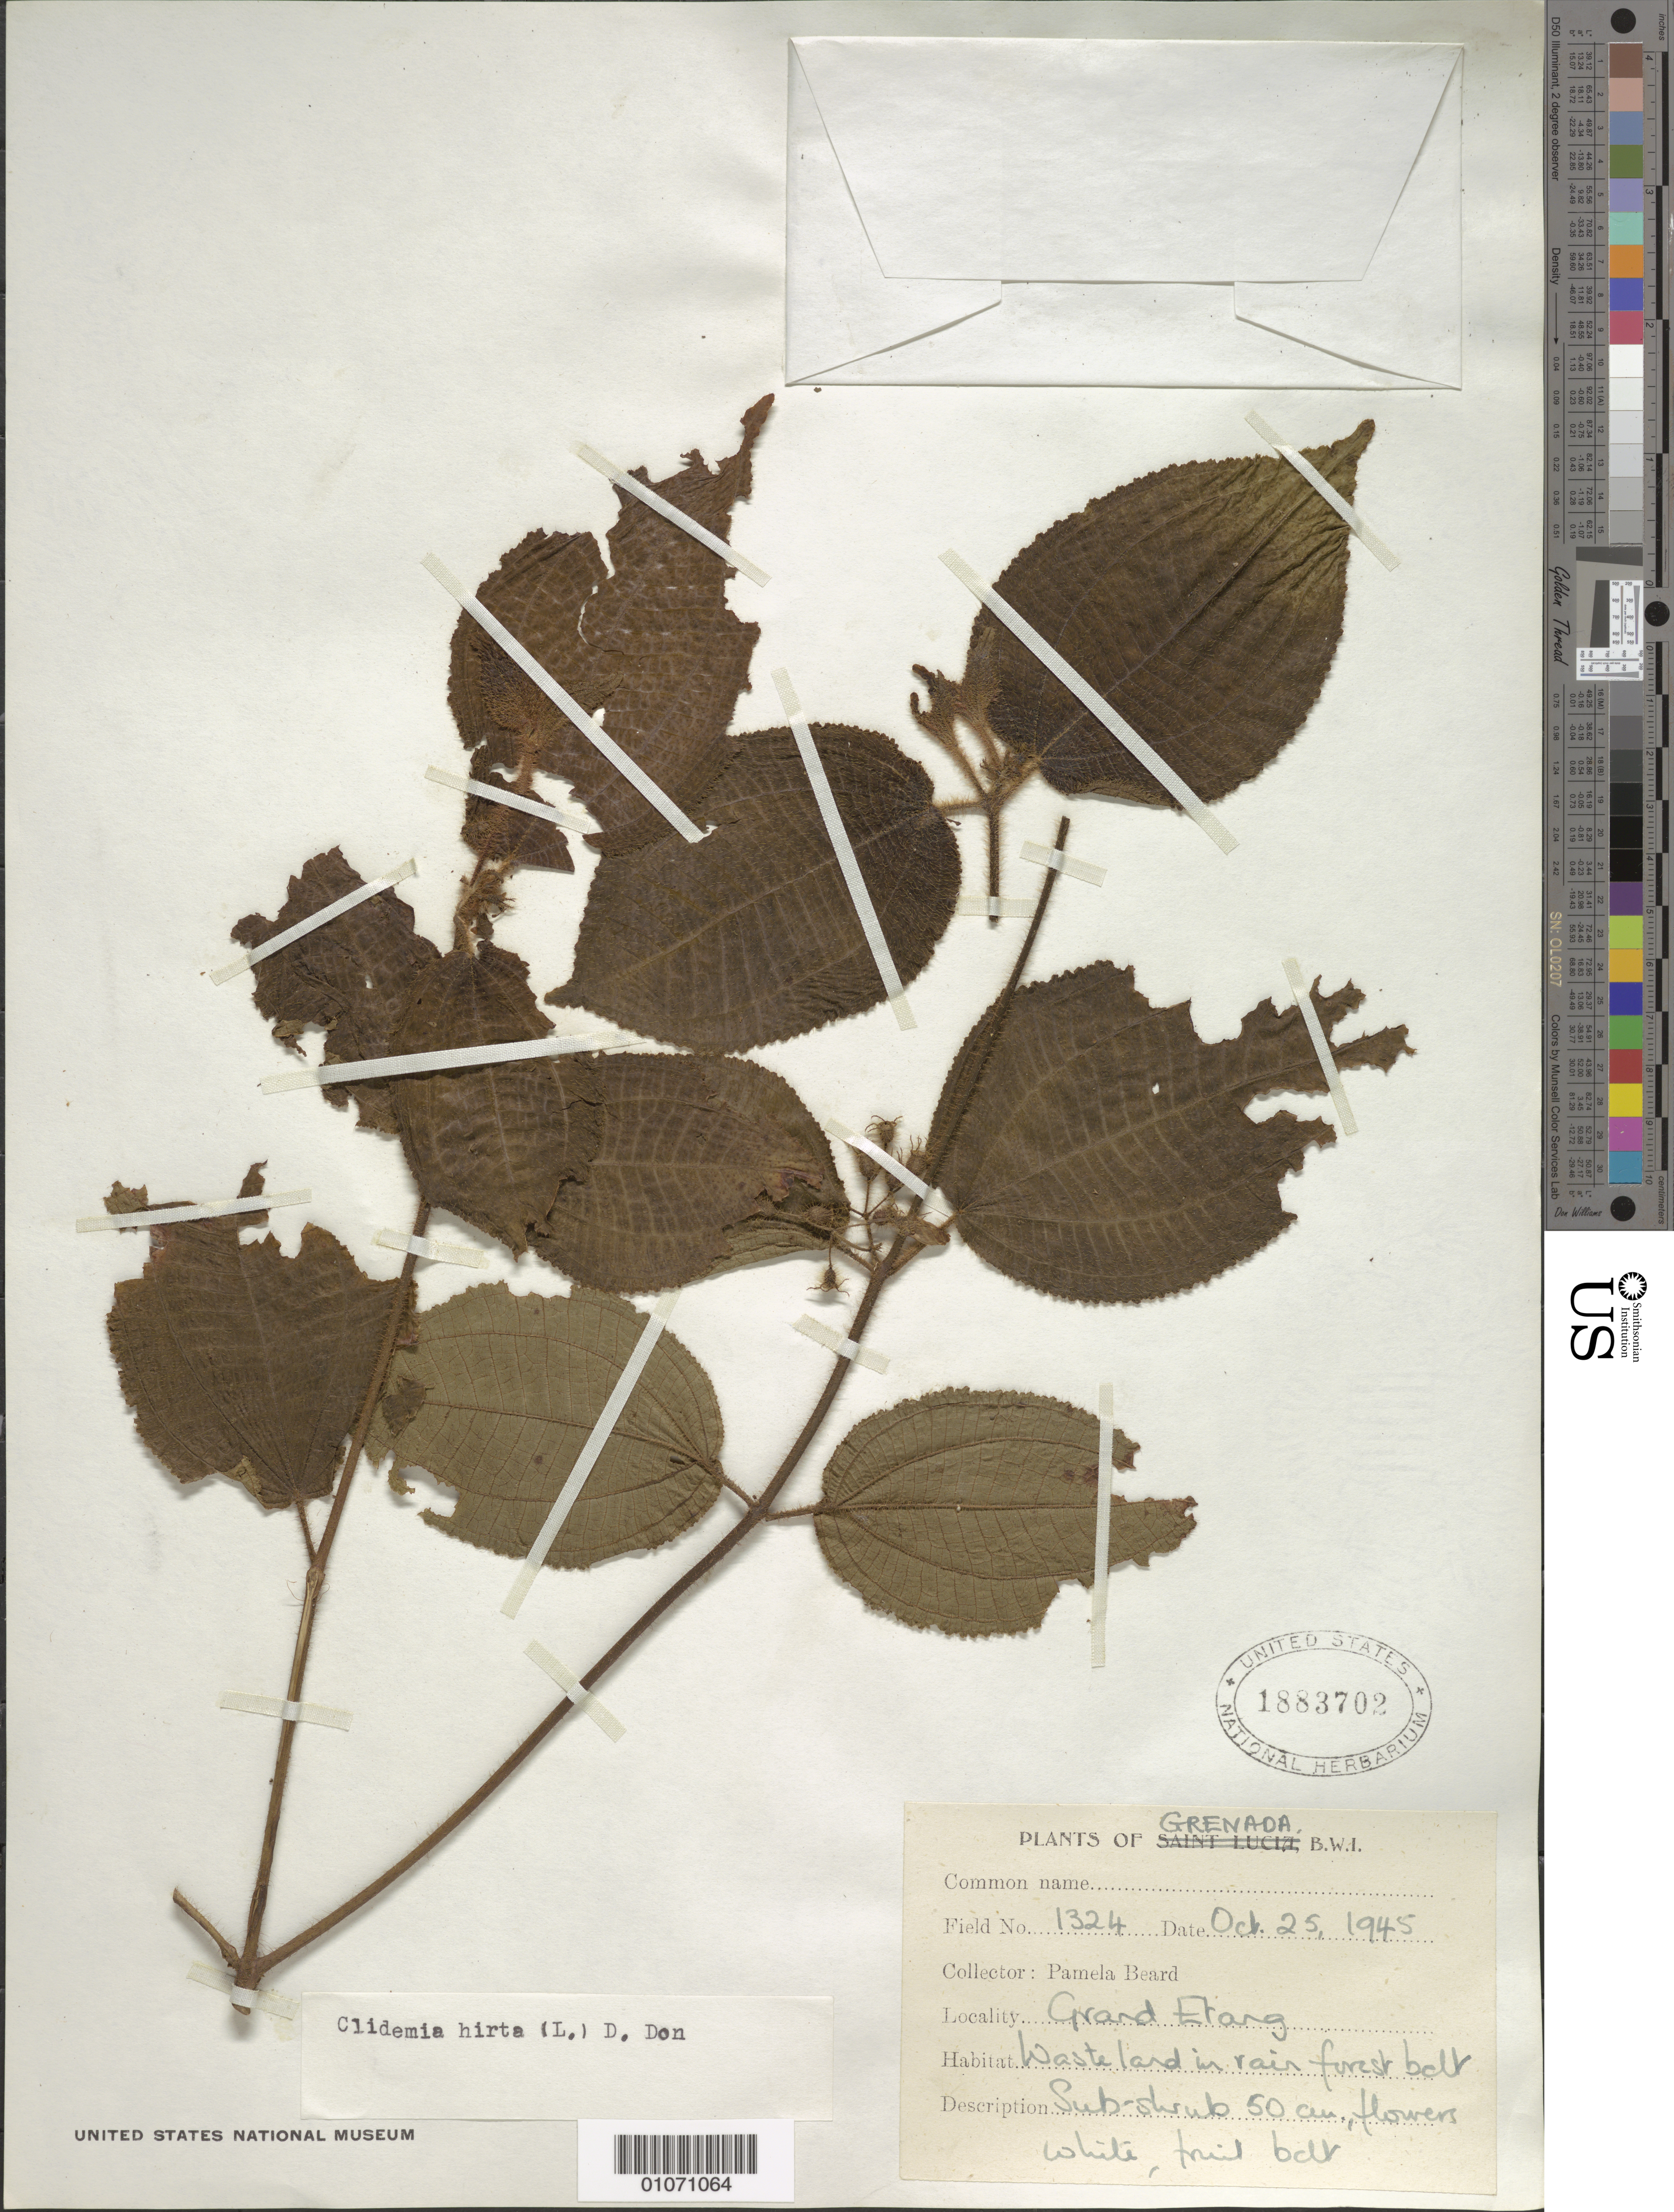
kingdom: Plantae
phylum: Tracheophyta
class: Magnoliopsida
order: Myrtales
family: Melastomataceae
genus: Clidemia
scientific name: Clidemia hirta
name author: (L.) D. Don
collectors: P. Beard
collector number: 1324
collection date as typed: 25 Oct 1945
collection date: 1945-10-25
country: Grenada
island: Grenada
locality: Grand Etang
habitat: Wasteland in rain forest belt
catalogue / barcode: US 1883702